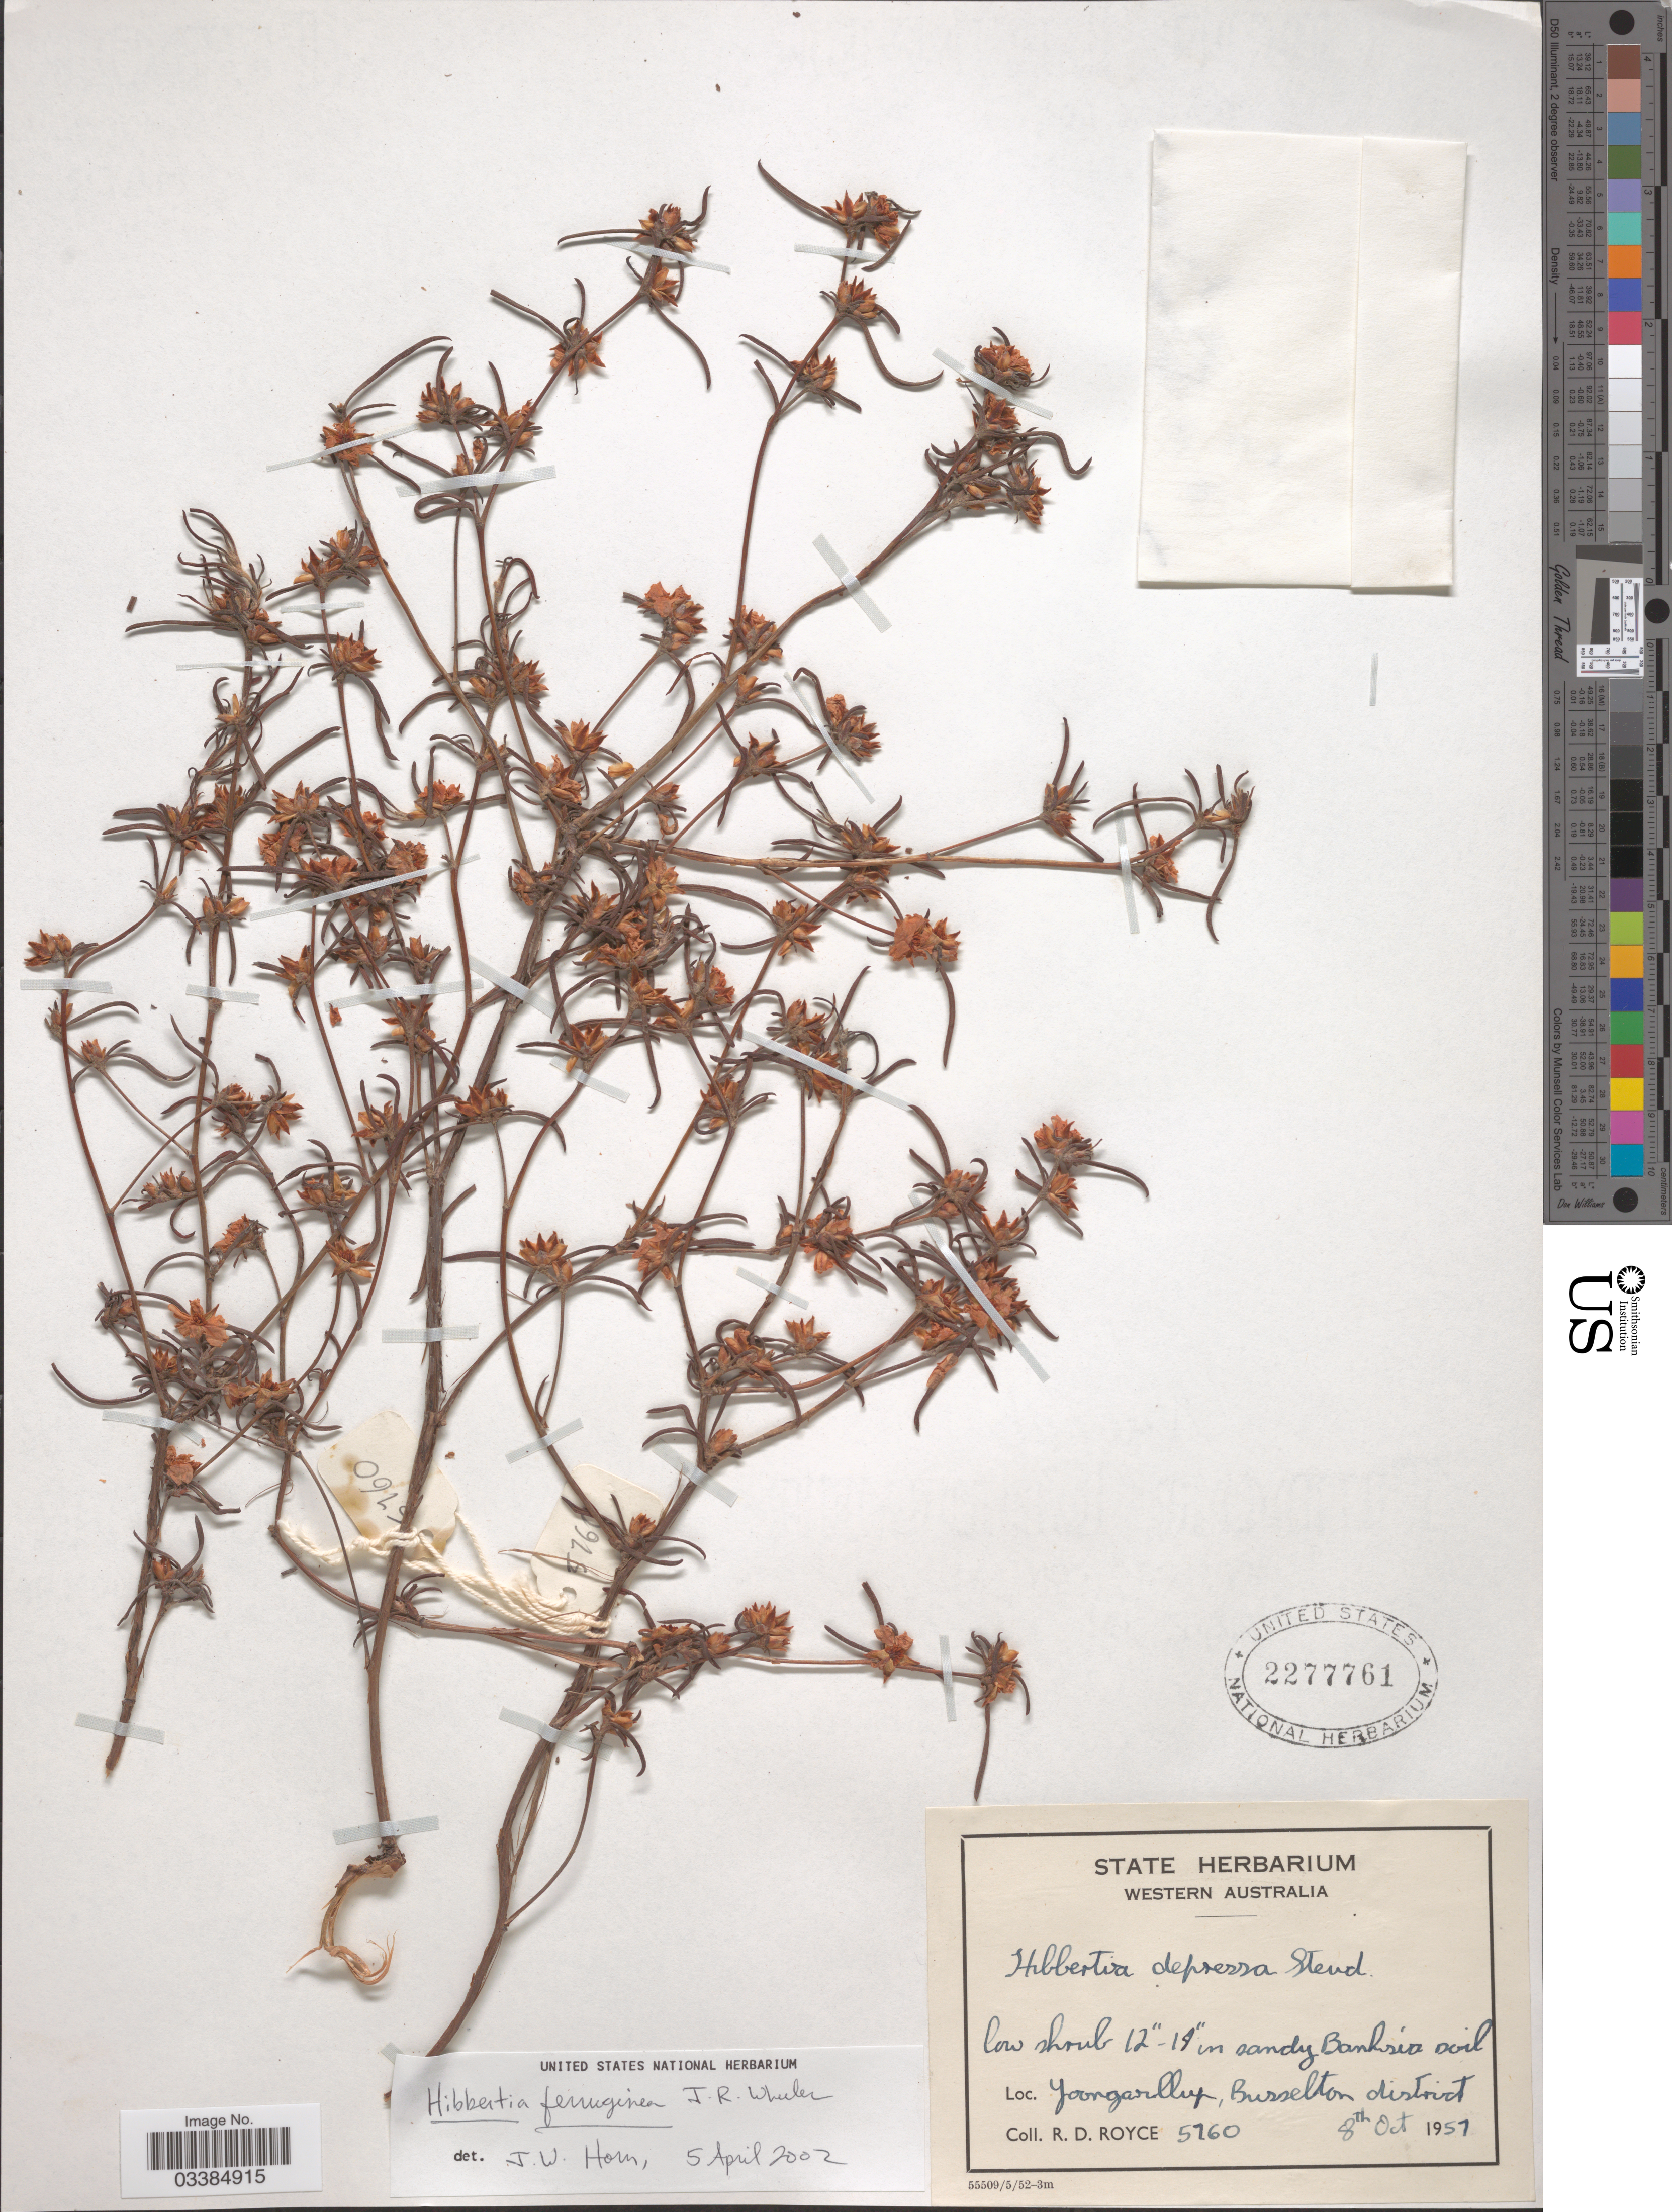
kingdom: Plantae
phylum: Tracheophyta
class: Magnoliopsida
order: Dilleniales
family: Dilleniaceae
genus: Hibbertia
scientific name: Hibbertia ferruginea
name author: J.R. Wheeler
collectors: R. Royce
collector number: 5760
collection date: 1957-10-08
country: Australia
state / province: Western Australia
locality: Yoongarillup, Busselton district.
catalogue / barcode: US 2277761